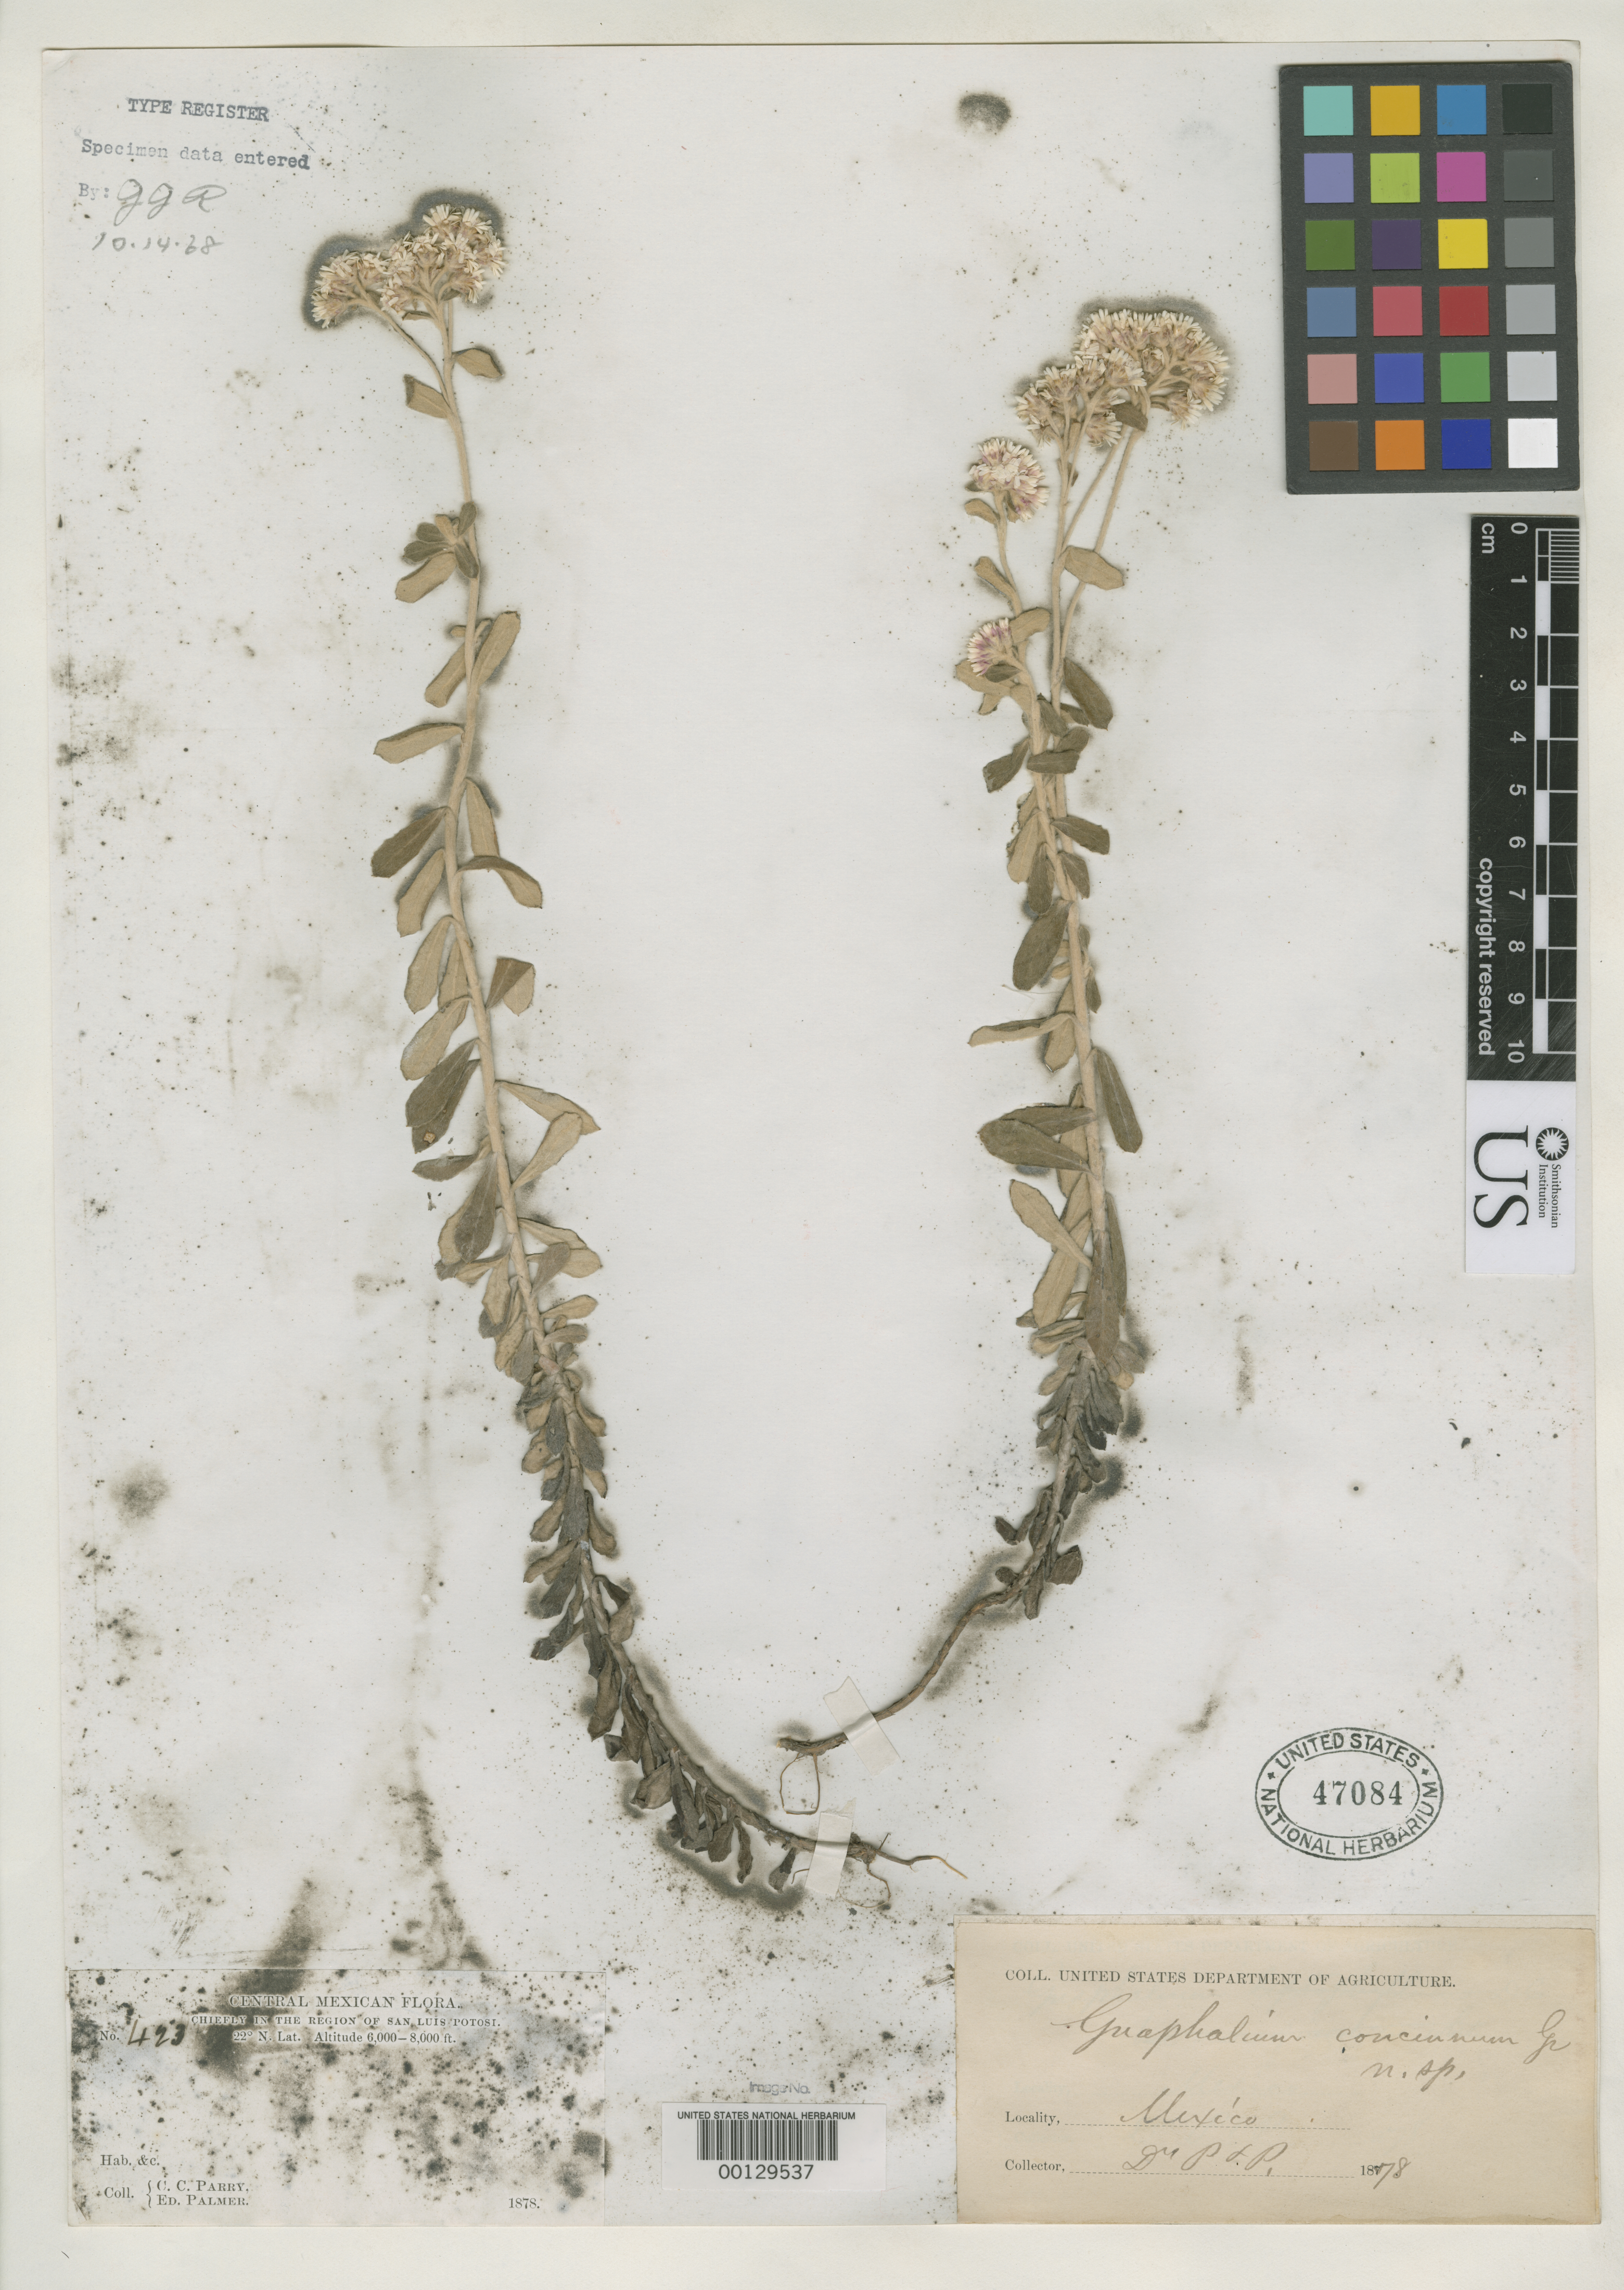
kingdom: Plantae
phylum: Tracheophyta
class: Magnoliopsida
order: Asterales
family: Asteraceae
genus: Gnaphalium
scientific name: Gnaphalium concinnum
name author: A. Gray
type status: Isotype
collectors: C. C. Parry & E. Palmer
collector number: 423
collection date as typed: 1878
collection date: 1878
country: Mexico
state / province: San Luis Potosi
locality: San Luis Potosi.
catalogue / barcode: US 47084